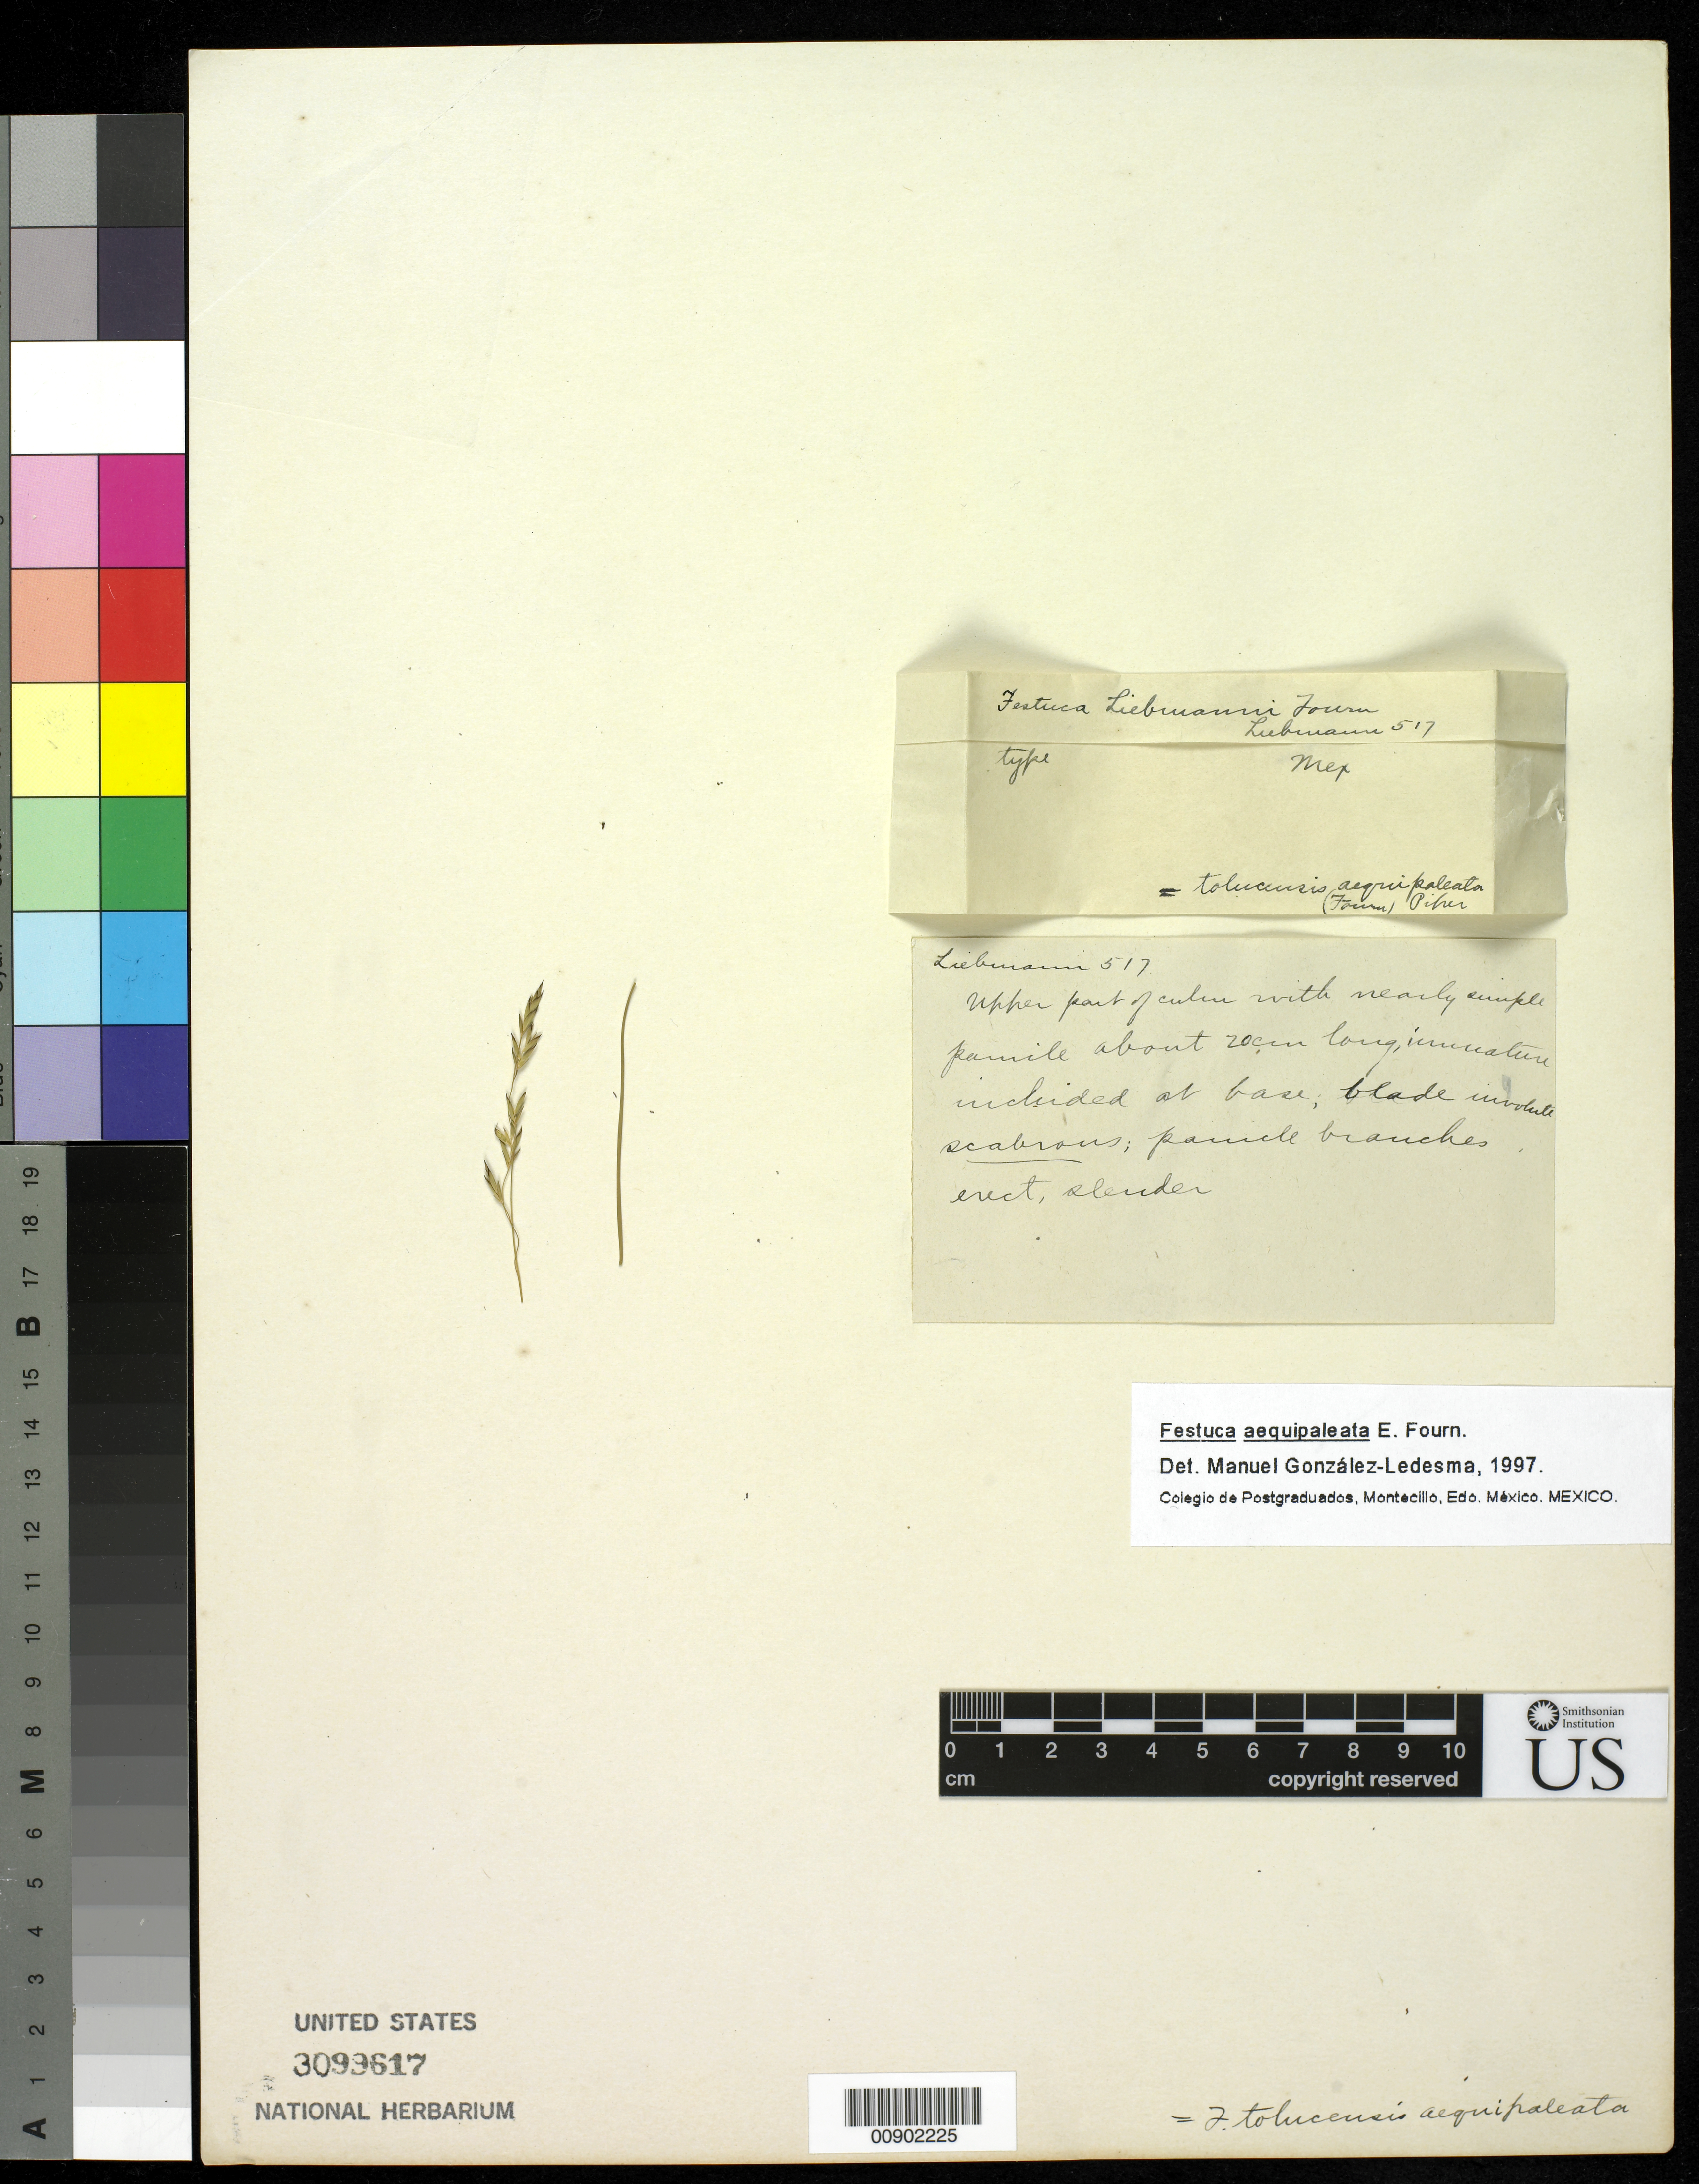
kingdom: Plantae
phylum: Tracheophyta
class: Liliopsida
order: Poales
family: Poaceae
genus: Festuca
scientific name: Festuca aequipaleata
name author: E. Fourn. in Hemsl.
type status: Possible Syntype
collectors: F. M. Liebmann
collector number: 517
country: Mexico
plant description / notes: Lectotype collection is Liebmann 6108 [=511?] as designated by Alexeev, Nov. Sis. Viss. Rast. 21: 47 (1984).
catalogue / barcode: US 3099617